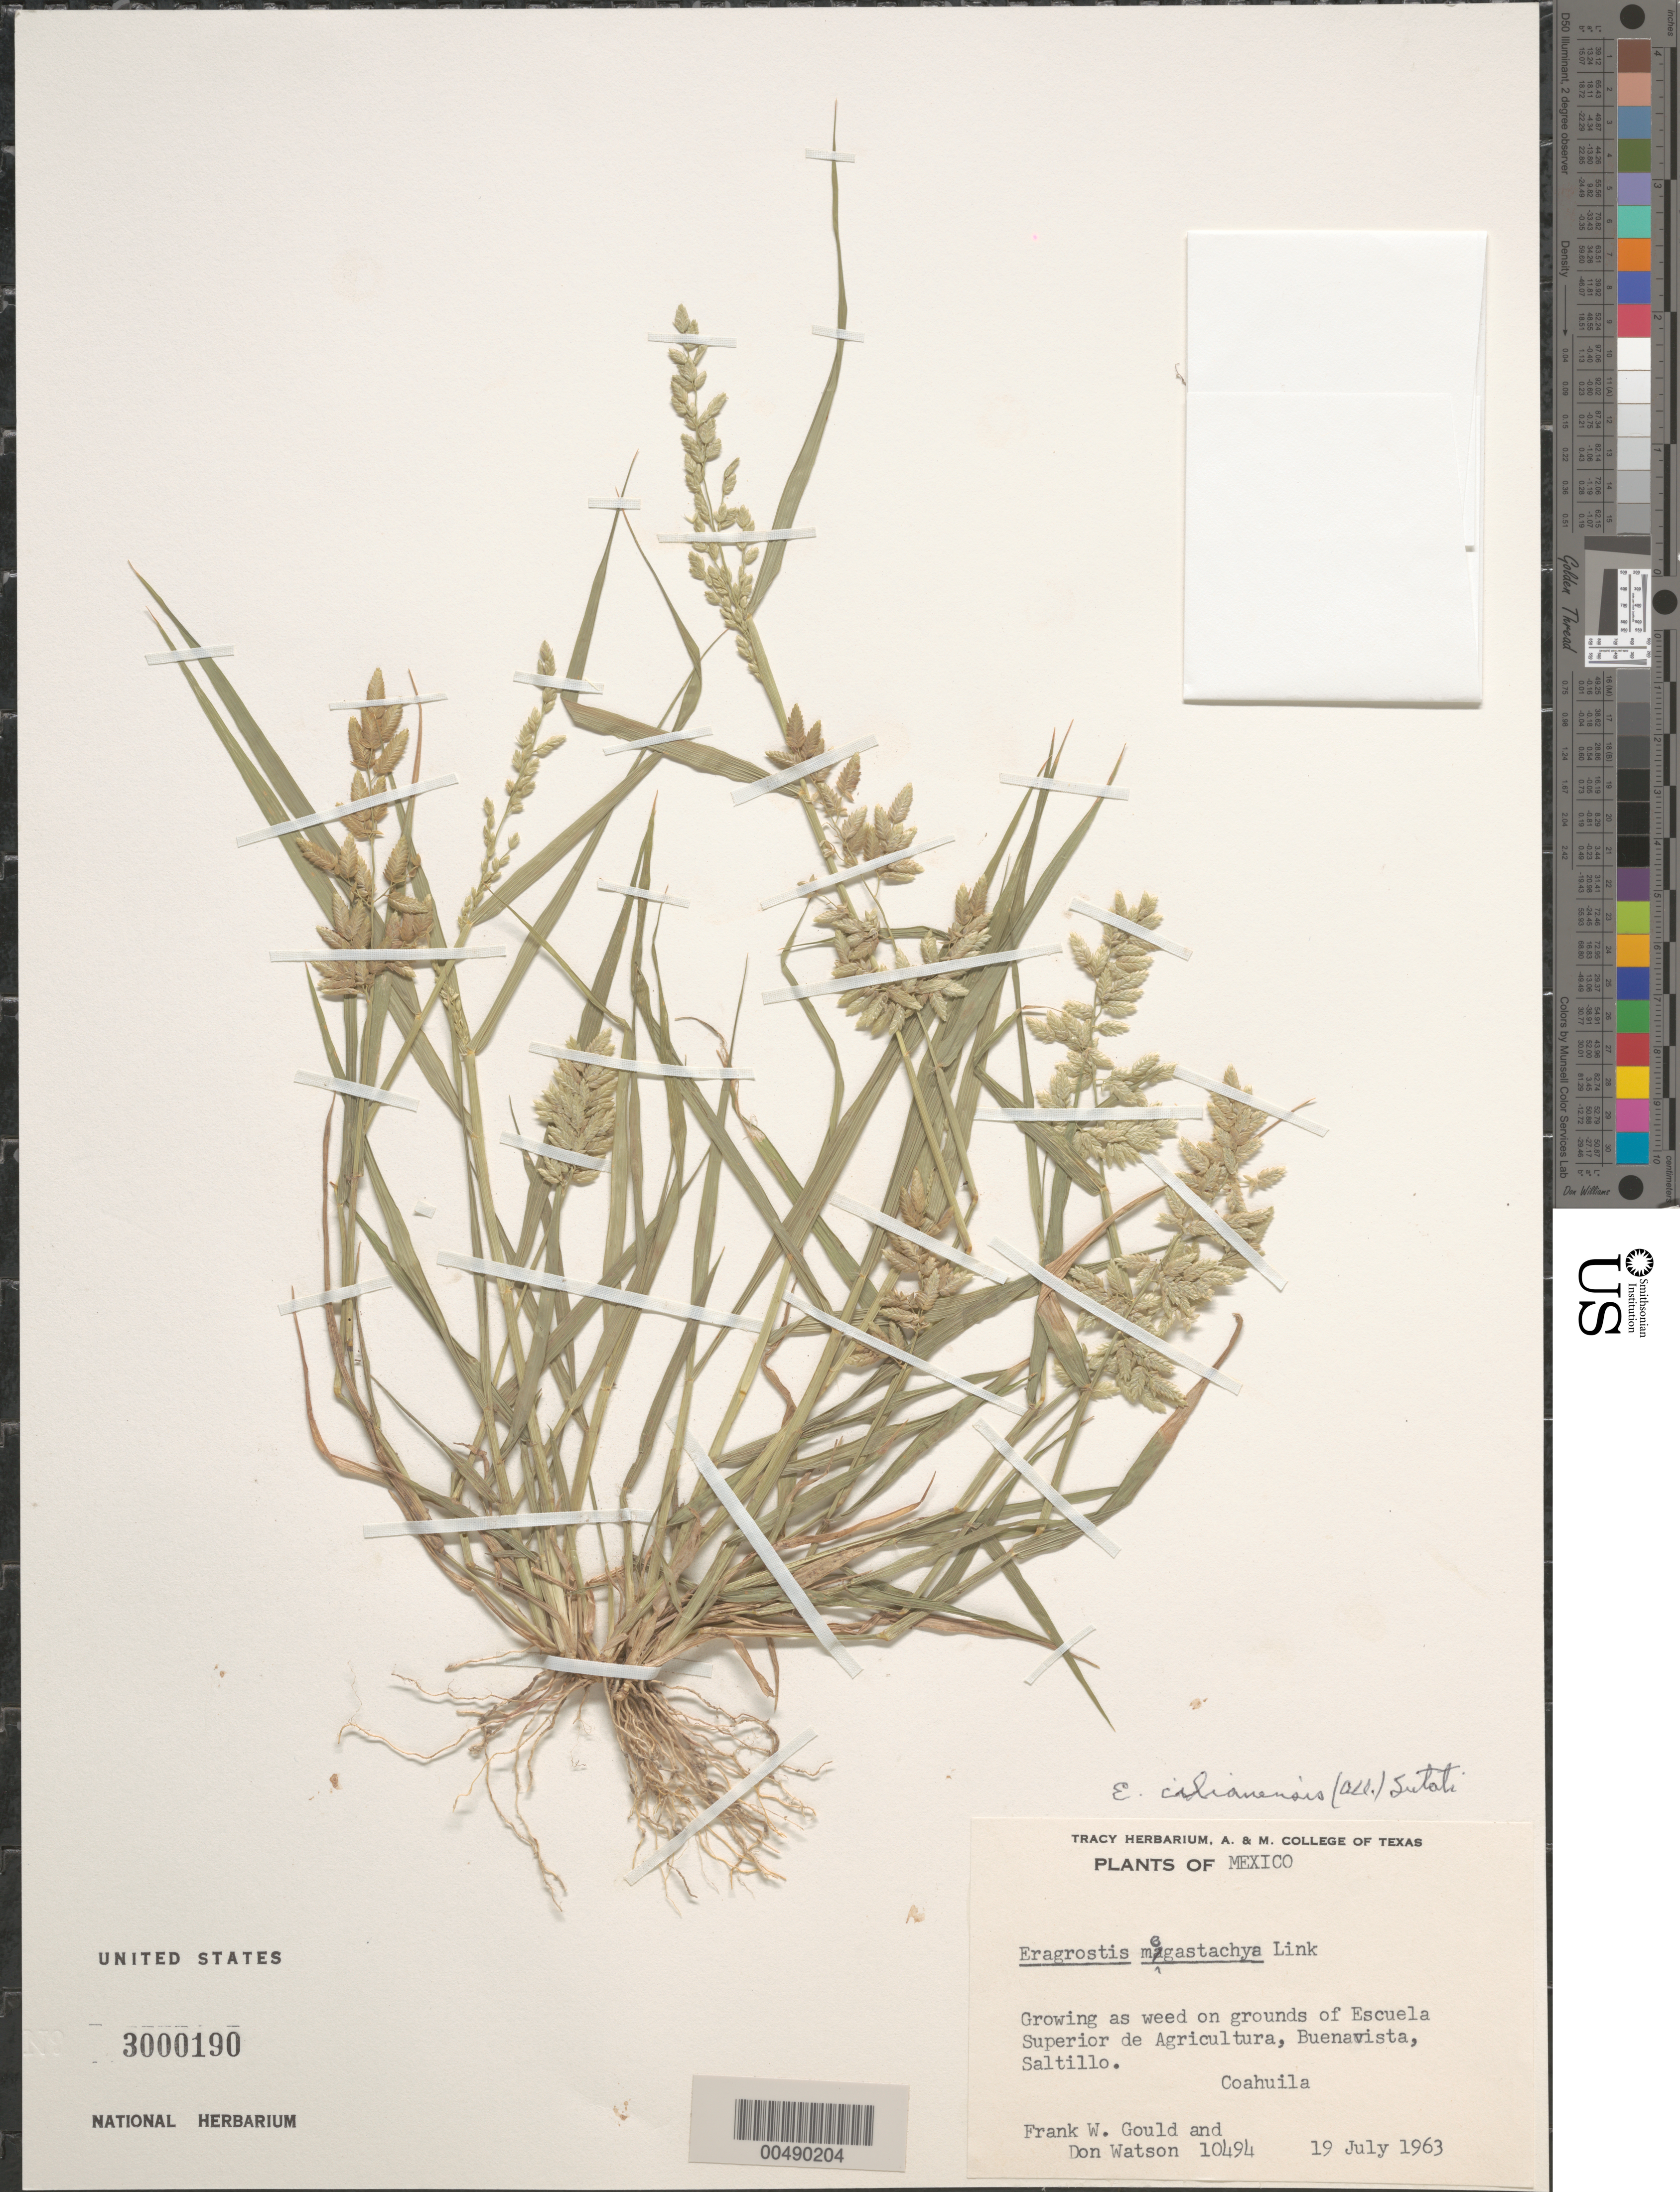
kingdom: Plantae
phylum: Tracheophyta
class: Liliopsida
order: Poales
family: Poaceae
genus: Eragrostis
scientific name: Eragrostis cilianensis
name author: (Bellardi) Vignolo ex Janch.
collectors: F. W. Gould & D. Watson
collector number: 10494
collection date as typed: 19 Jul 1963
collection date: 1963-07-19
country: Mexico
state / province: Coahuila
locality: On grounds of Escuela Superior de Agricultura, Buenavista, Saltillo.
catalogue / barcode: US 3000190